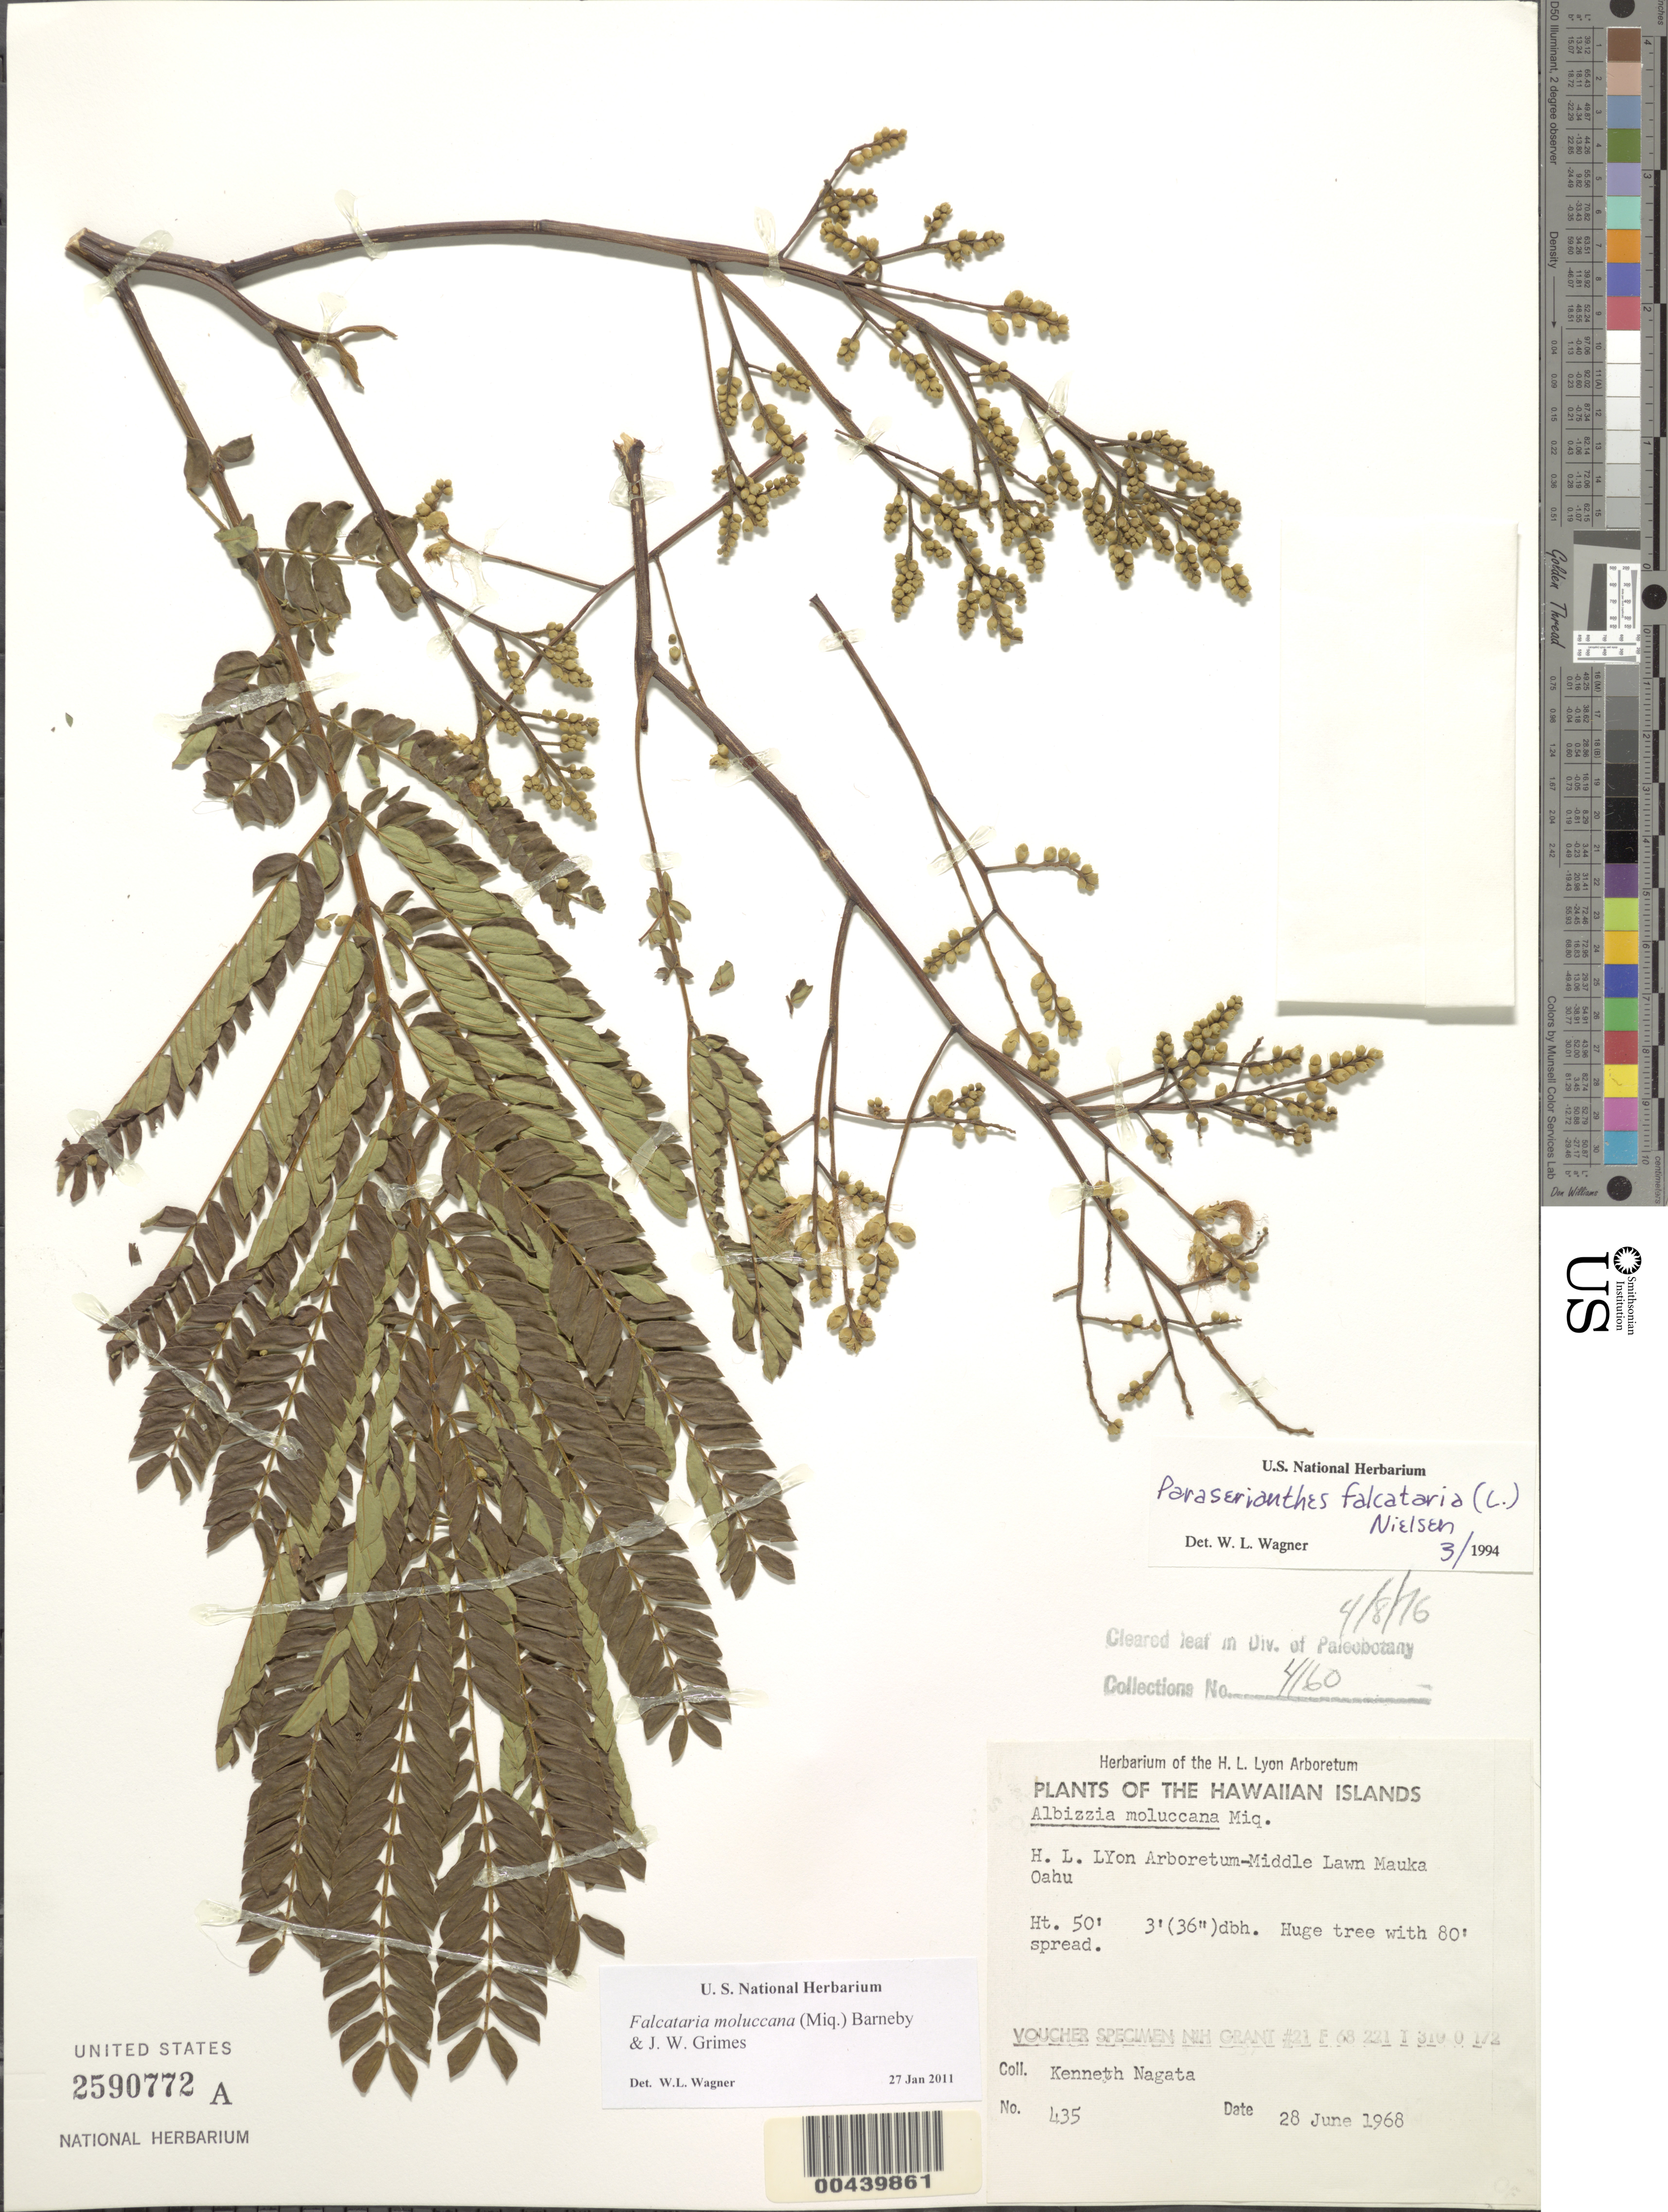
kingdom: Plantae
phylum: Tracheophyta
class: Magnoliopsida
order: Fabales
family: Fabaceae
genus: Falcataria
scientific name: Falcataria moluccana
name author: (Miq.) Barneby & Grimes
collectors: K. Nagata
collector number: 435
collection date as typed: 28 Jun 1968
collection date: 1968-06-28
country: United States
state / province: Hawaii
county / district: Honolulu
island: Oahu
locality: H. L. Lyon Arboretum - Middle Lawn Mauka.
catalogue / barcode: US 2590772A